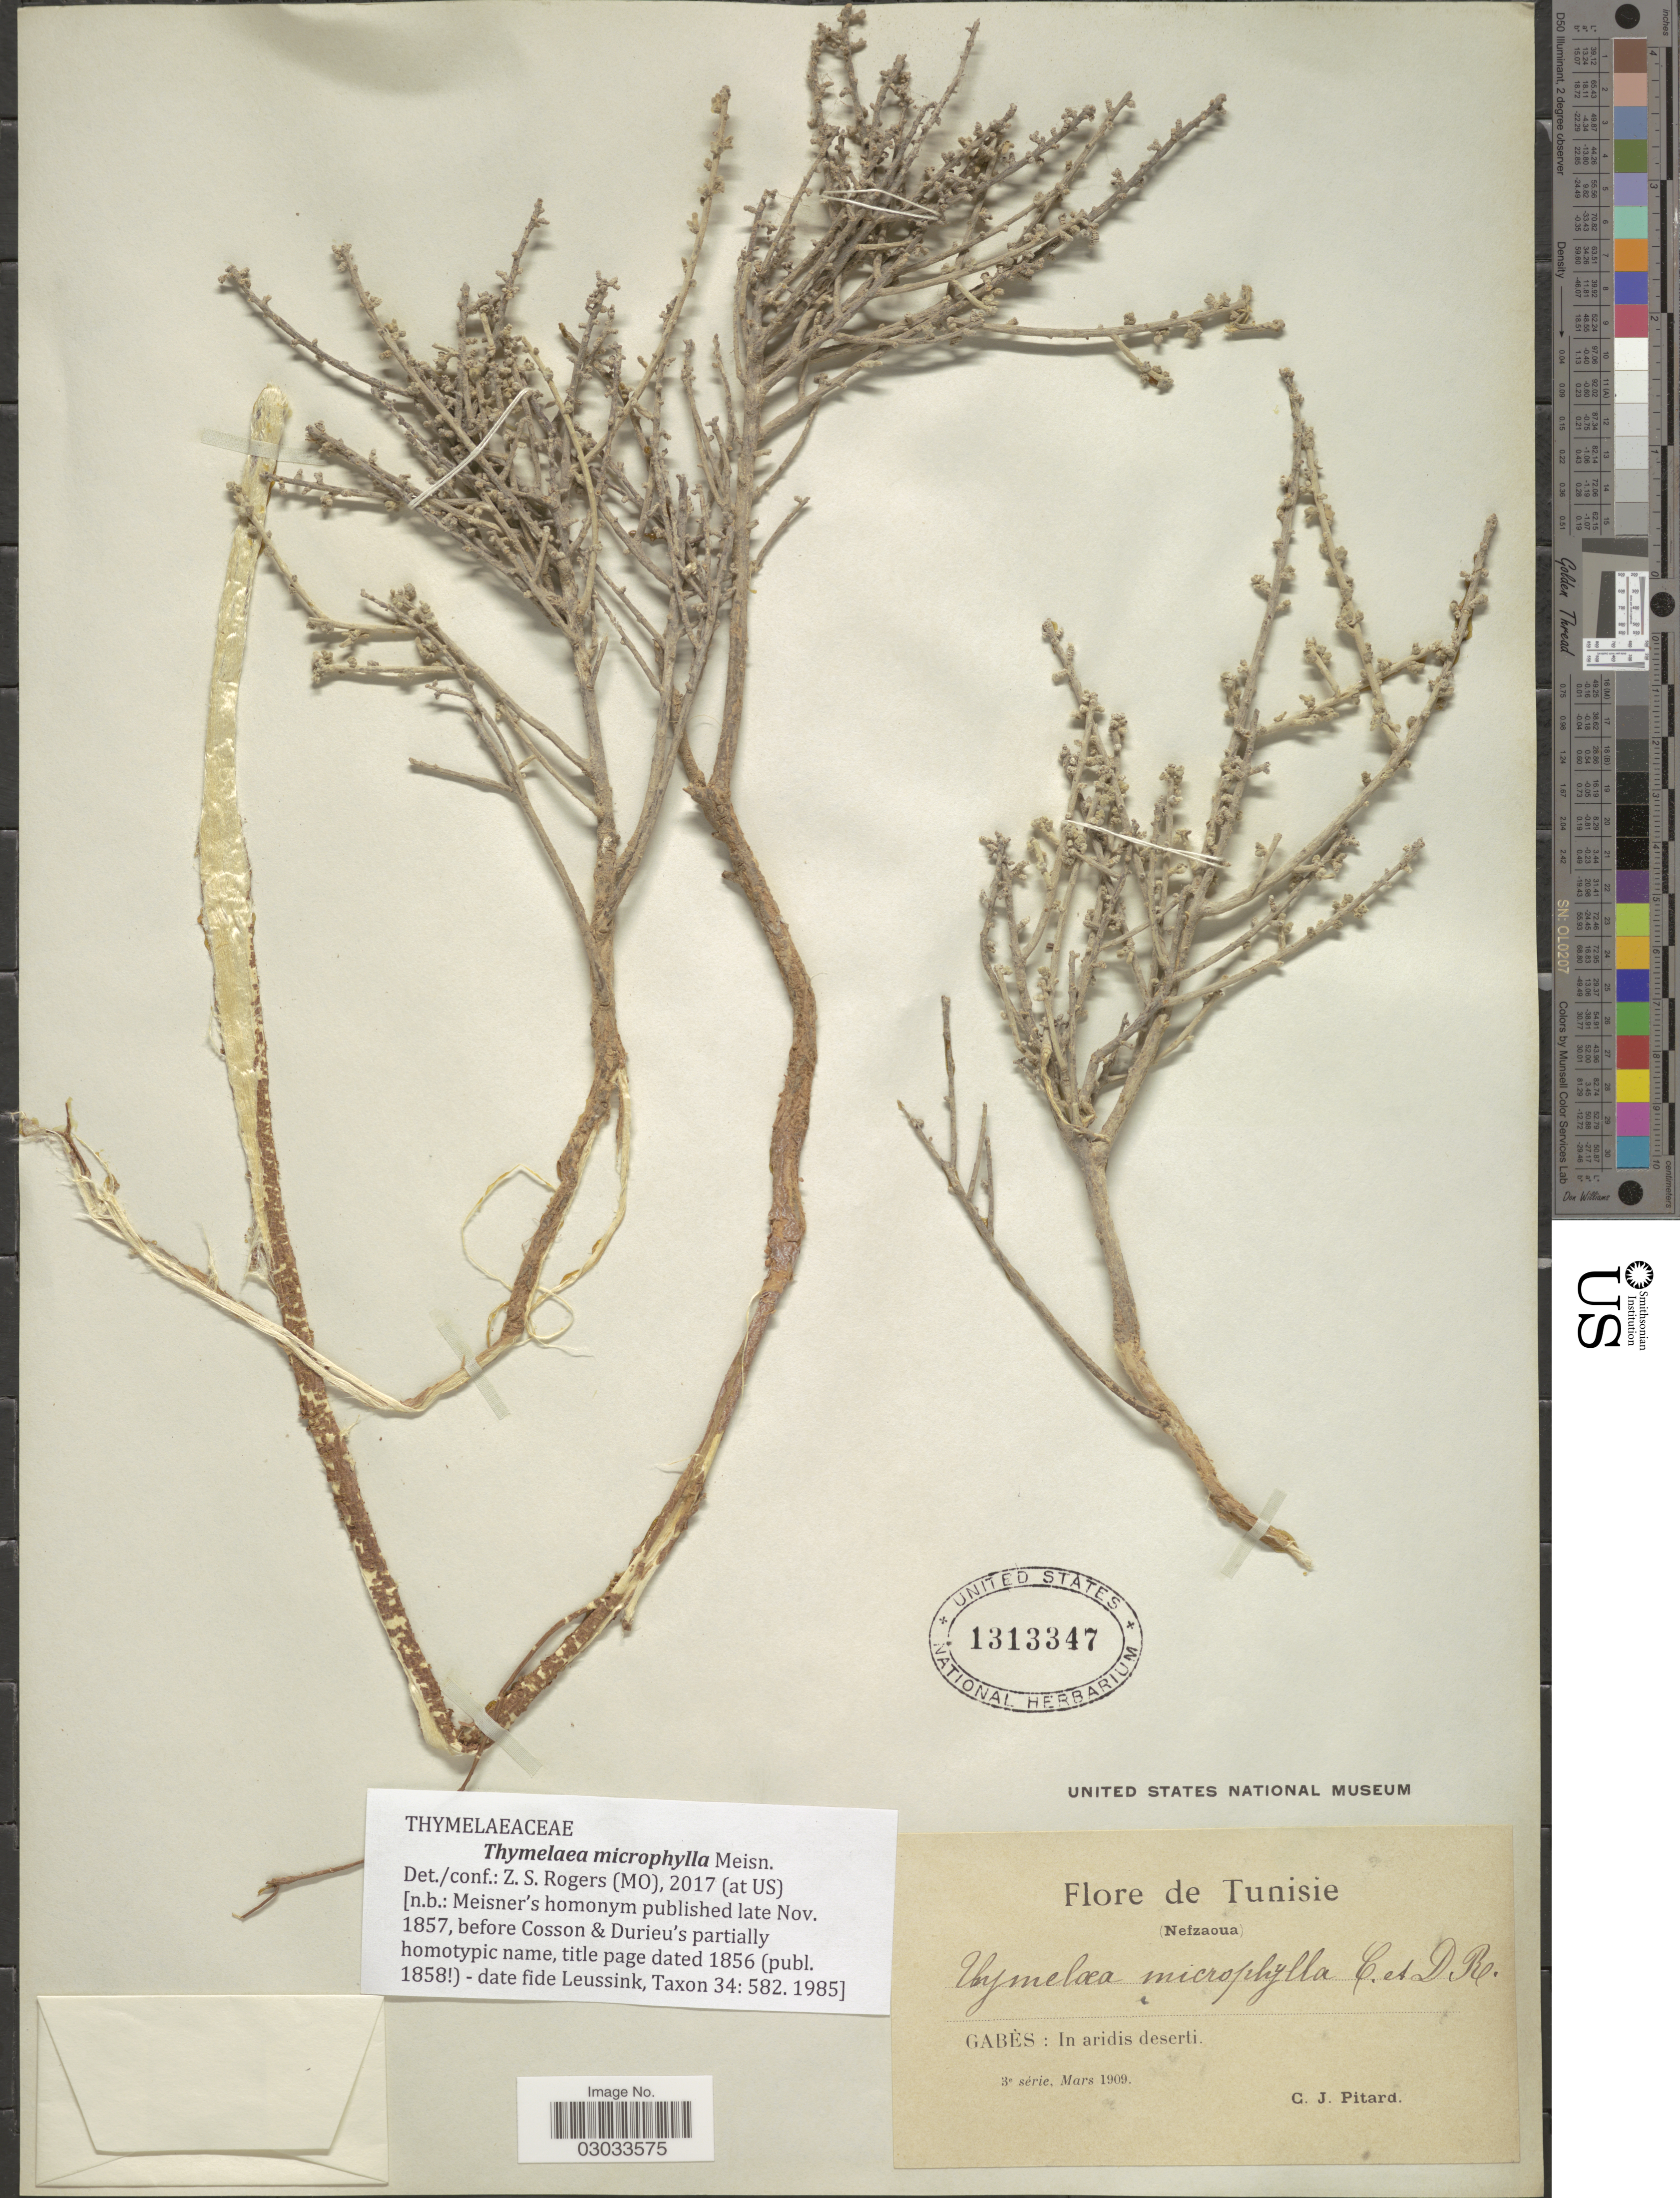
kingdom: Plantae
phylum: Tracheophyta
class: Magnoliopsida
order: Malvales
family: Thymelaeaceae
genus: Thymelaea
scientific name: Thymelaea microphylla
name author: Meisn.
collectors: C. Pitard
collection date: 1909-03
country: Tunisia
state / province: Gabès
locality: (Nefzaoua). In aridis deserti.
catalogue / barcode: US 1313347